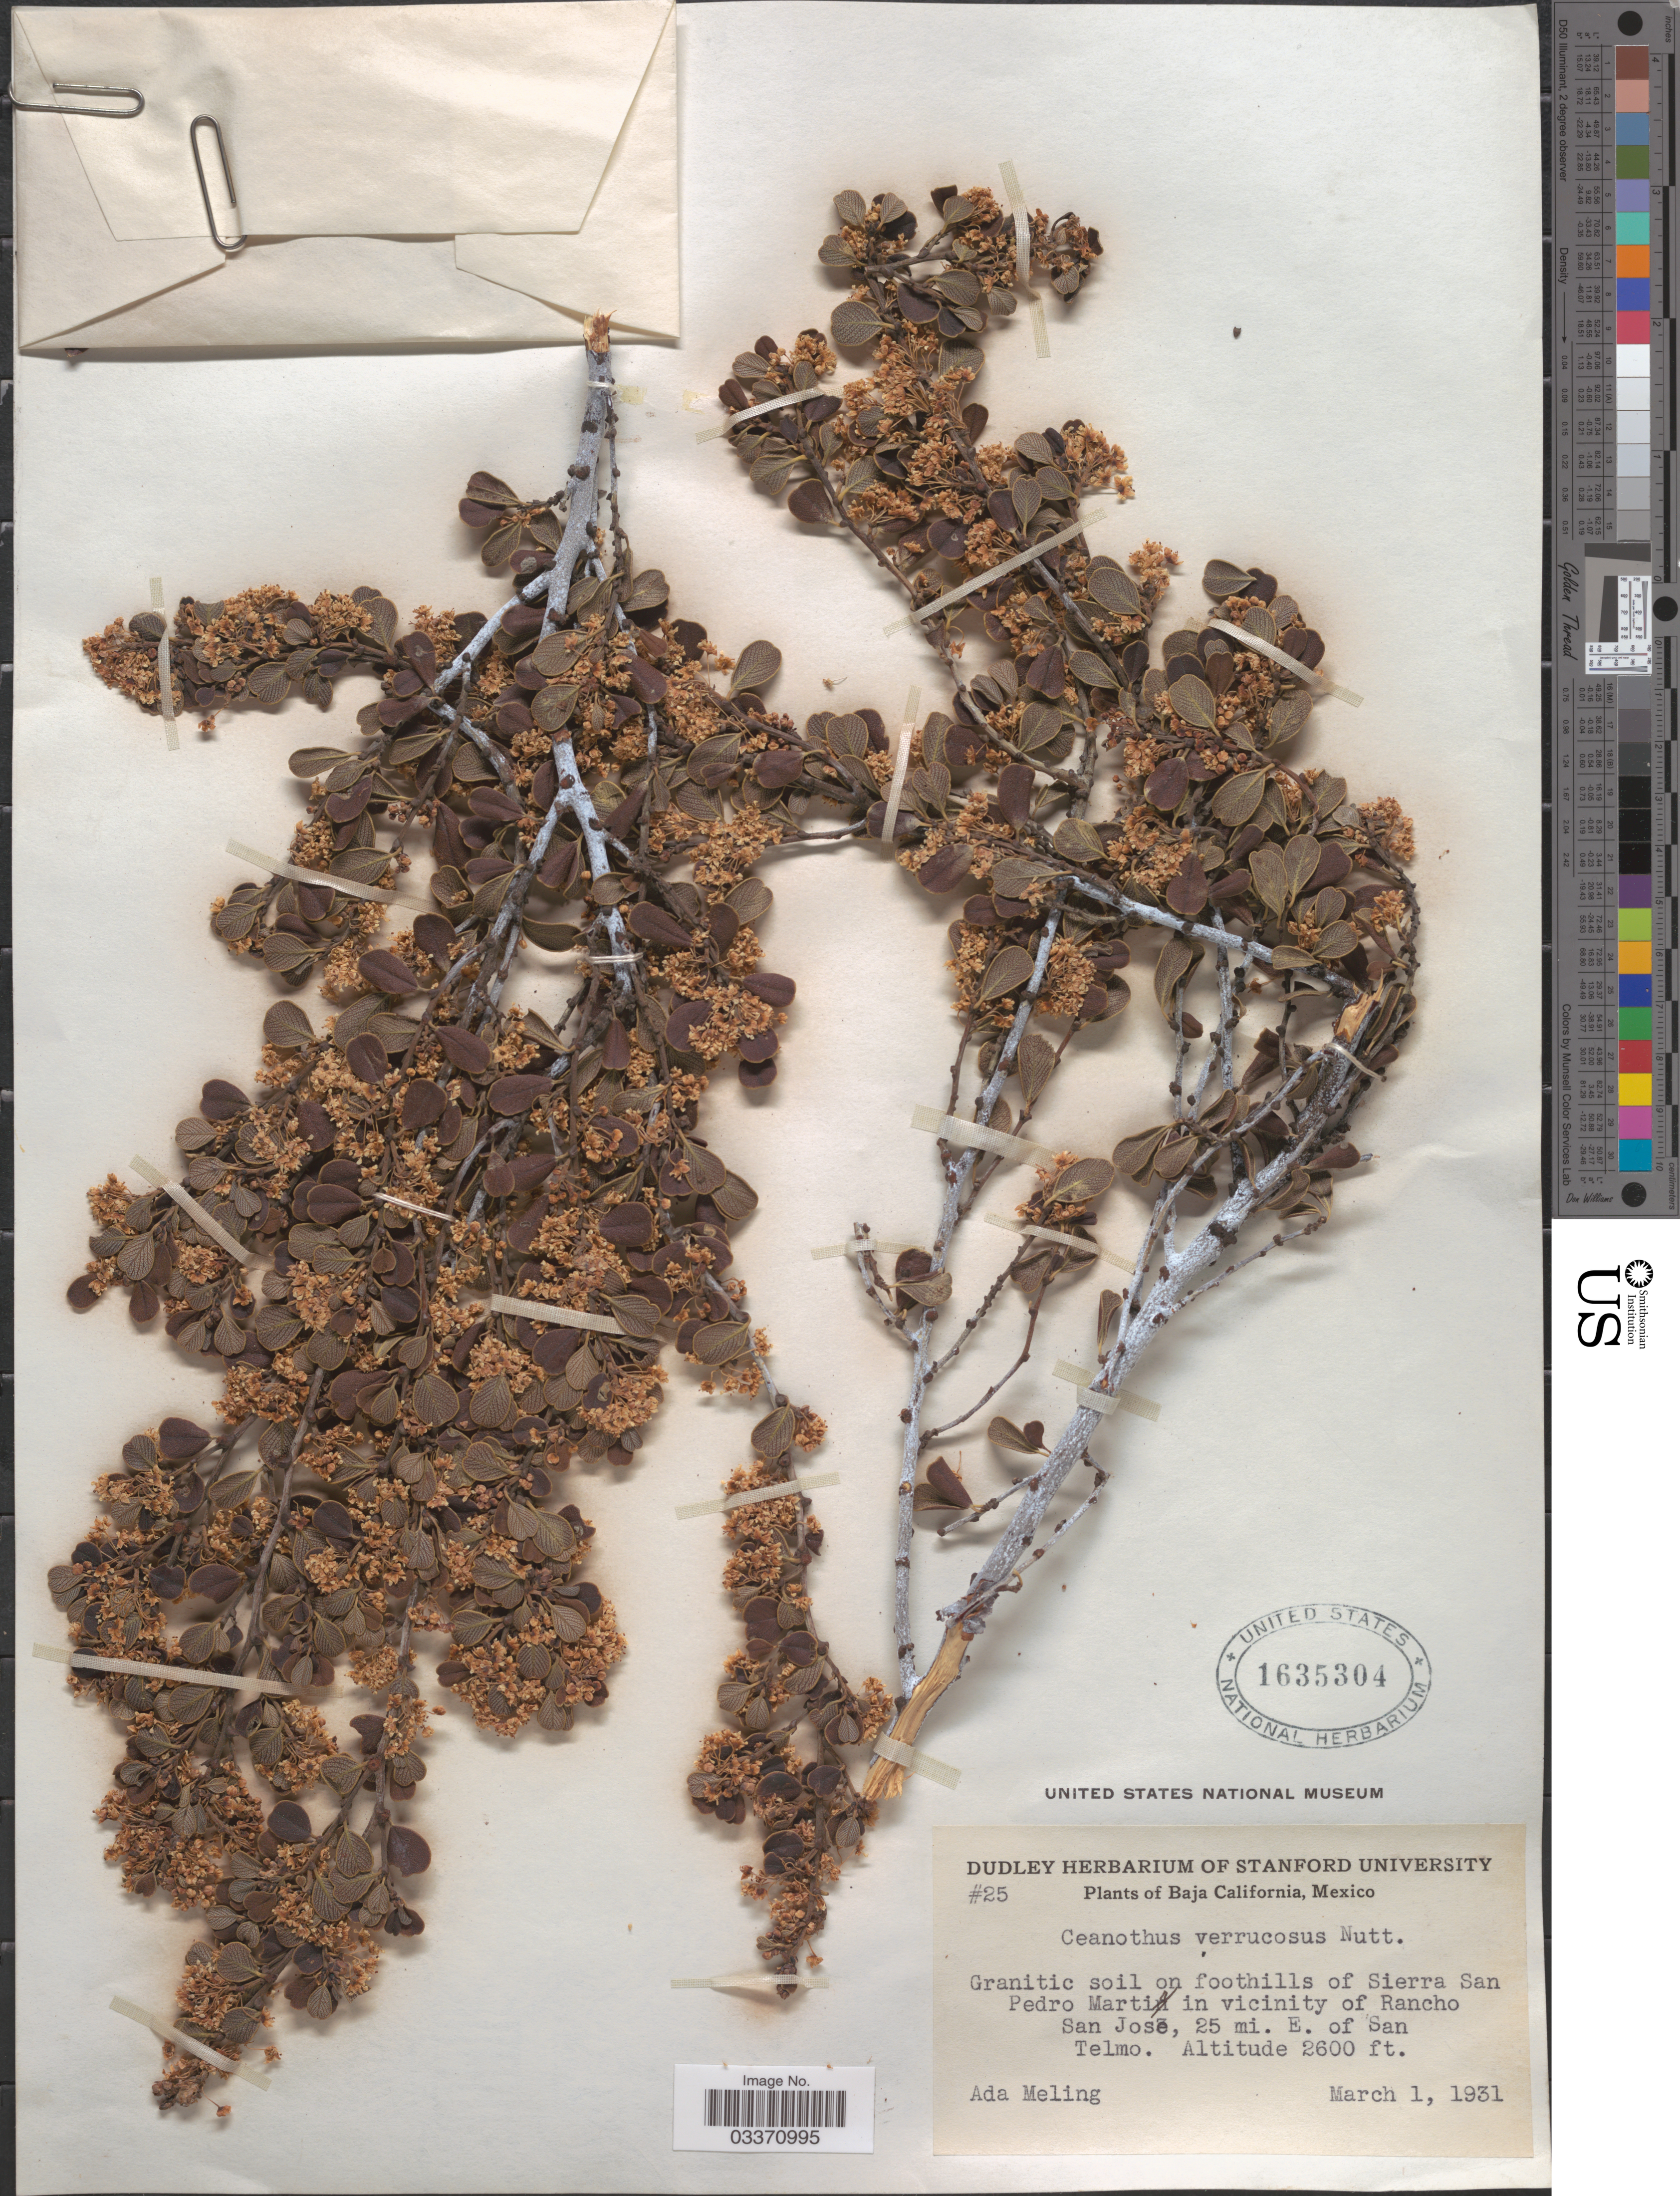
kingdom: Plantae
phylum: Tracheophyta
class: Magnoliopsida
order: Rosales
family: Rhamnaceae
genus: Ceanothus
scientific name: Ceanothus verrucosus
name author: Nutt.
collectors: A. Meling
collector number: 25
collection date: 1931-03-01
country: Mexico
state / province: Baja California Norte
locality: Granitic soil on foothills of Sierra San Pedro Martir in vicinity of Rancho San Jose, 25 mi. E. of San Telmo.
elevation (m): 792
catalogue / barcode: US 1635304